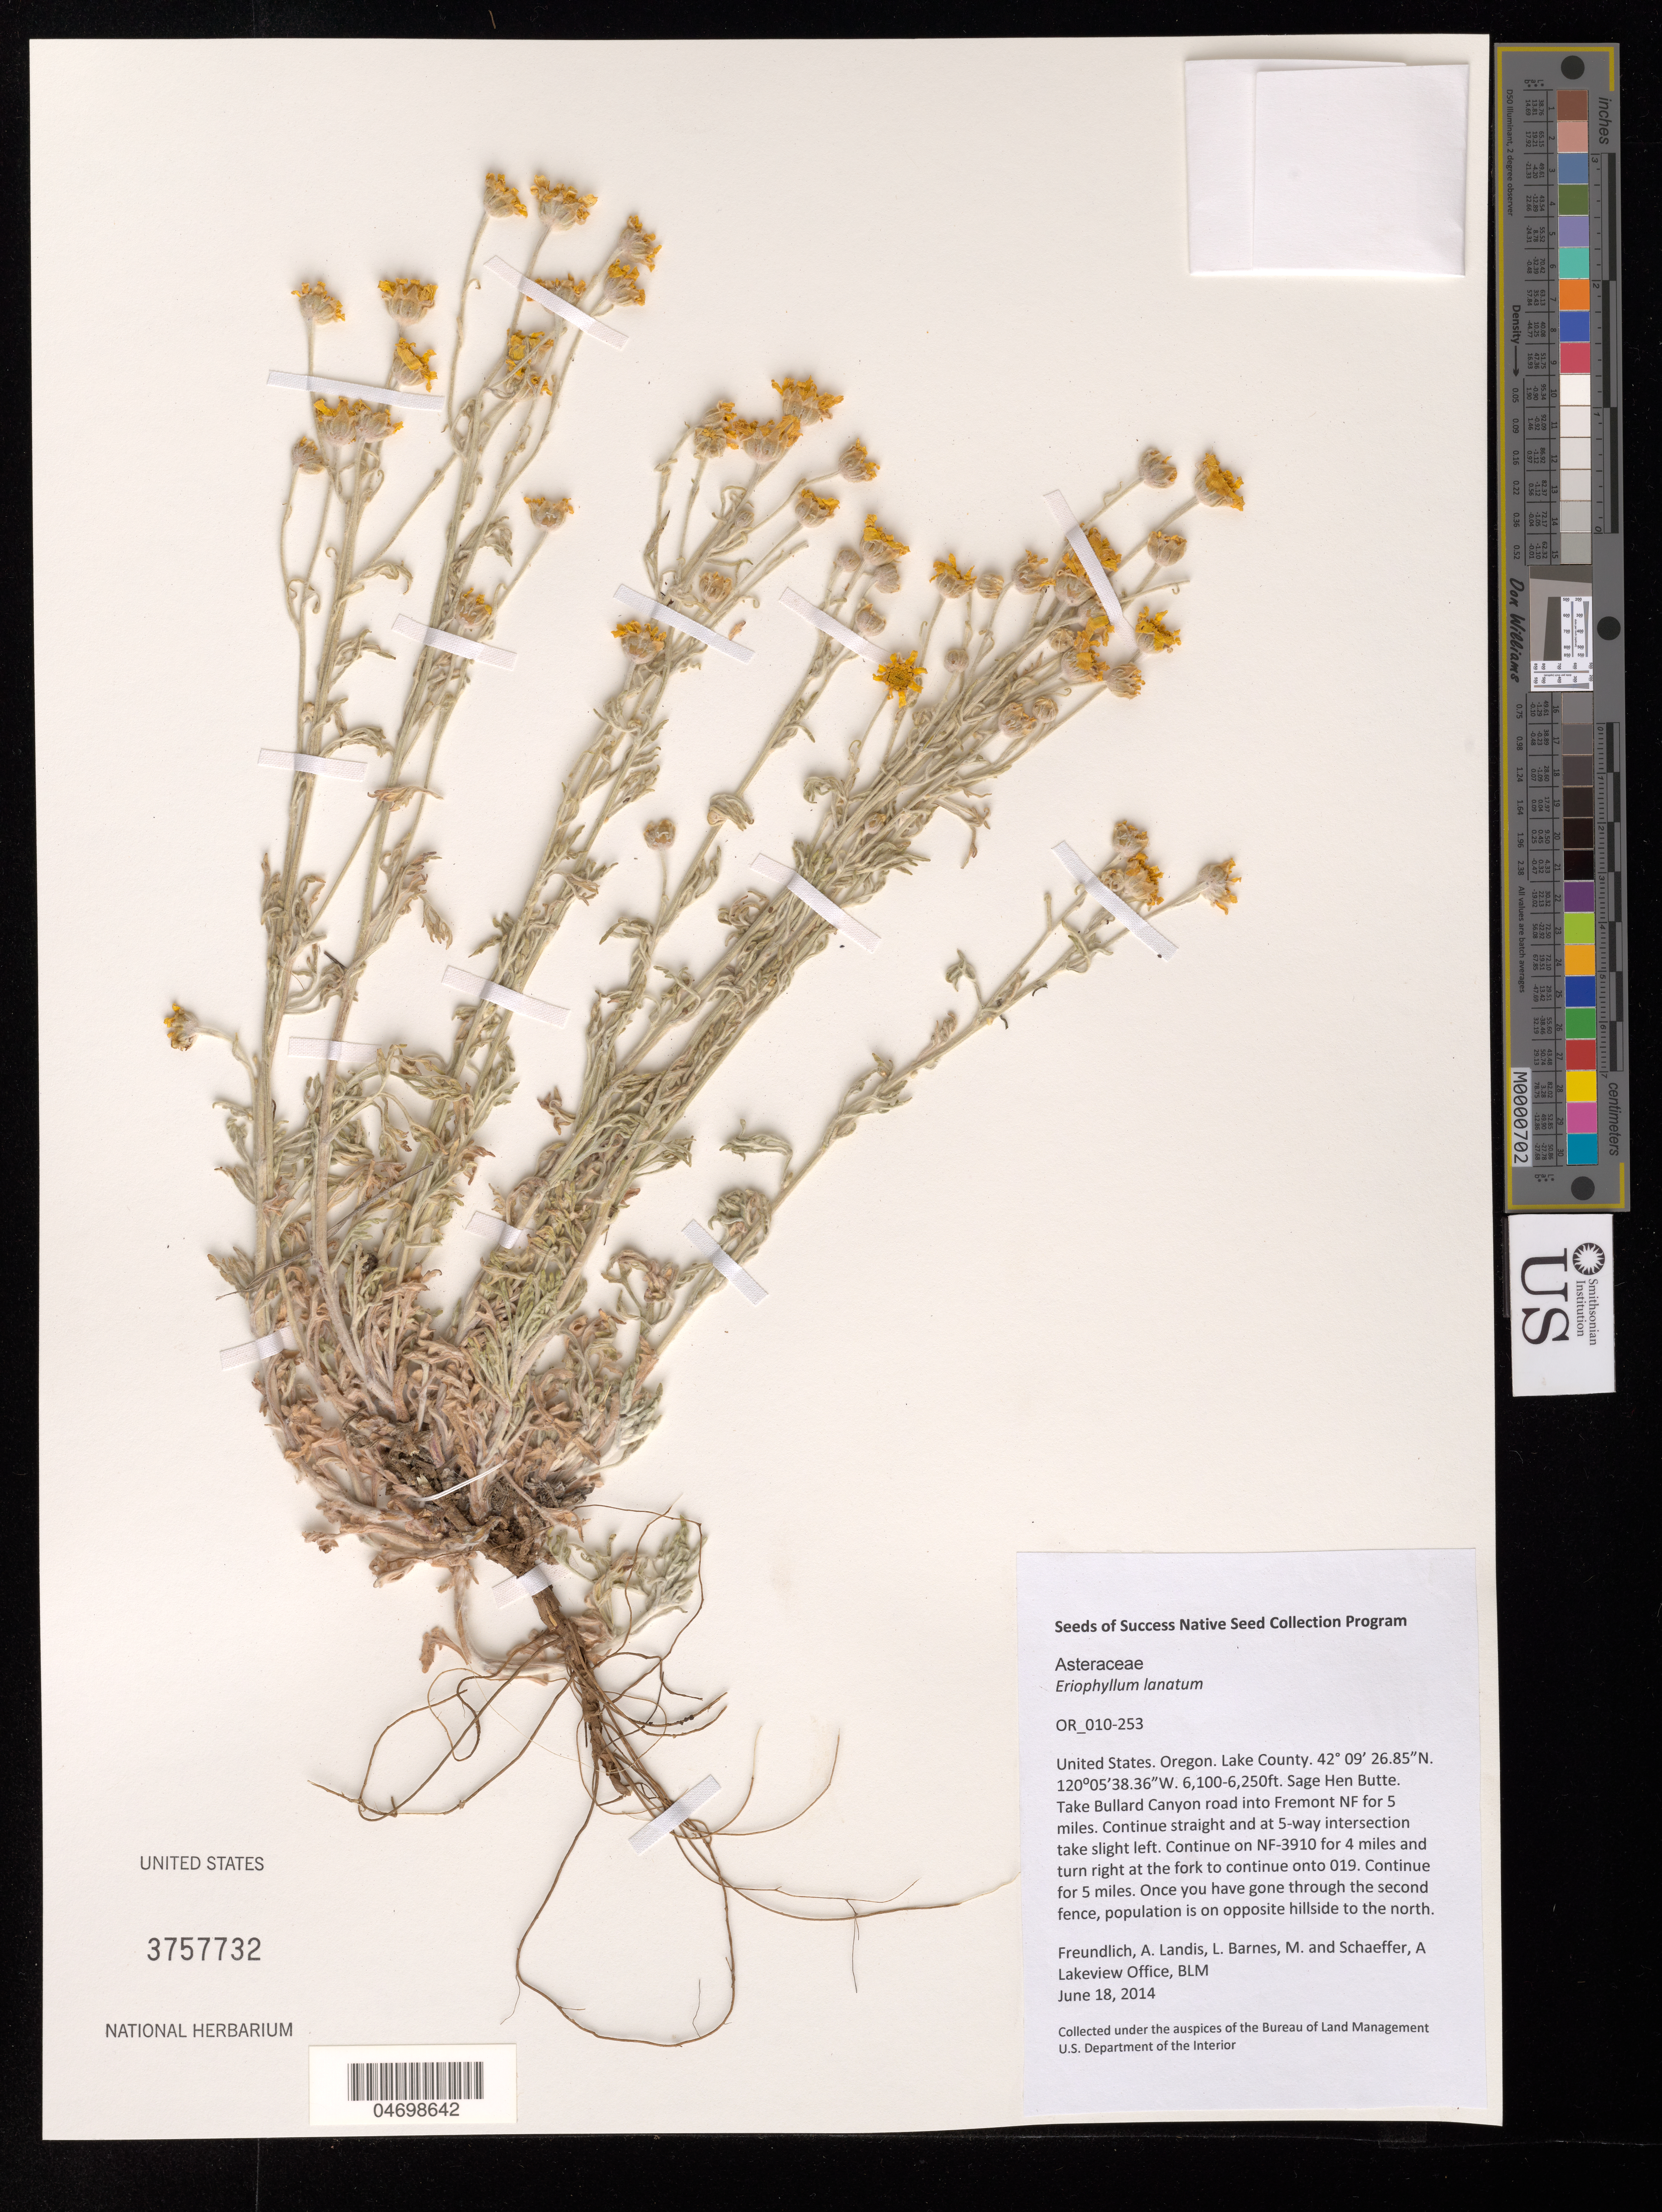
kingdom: Plantae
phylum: Tracheophyta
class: Magnoliopsida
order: Asterales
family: Asteraceae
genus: Eriophyllum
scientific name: Eriophyllum lanatum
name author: (Pursh) J. Forbes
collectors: A. Freundlich, L. Landis, M. Barnes & A. Schaeffer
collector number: OR-010-253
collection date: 2014-06-18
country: United States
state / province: Oregon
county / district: Lake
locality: Sage Hen Butte.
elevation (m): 1859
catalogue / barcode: US 3757732